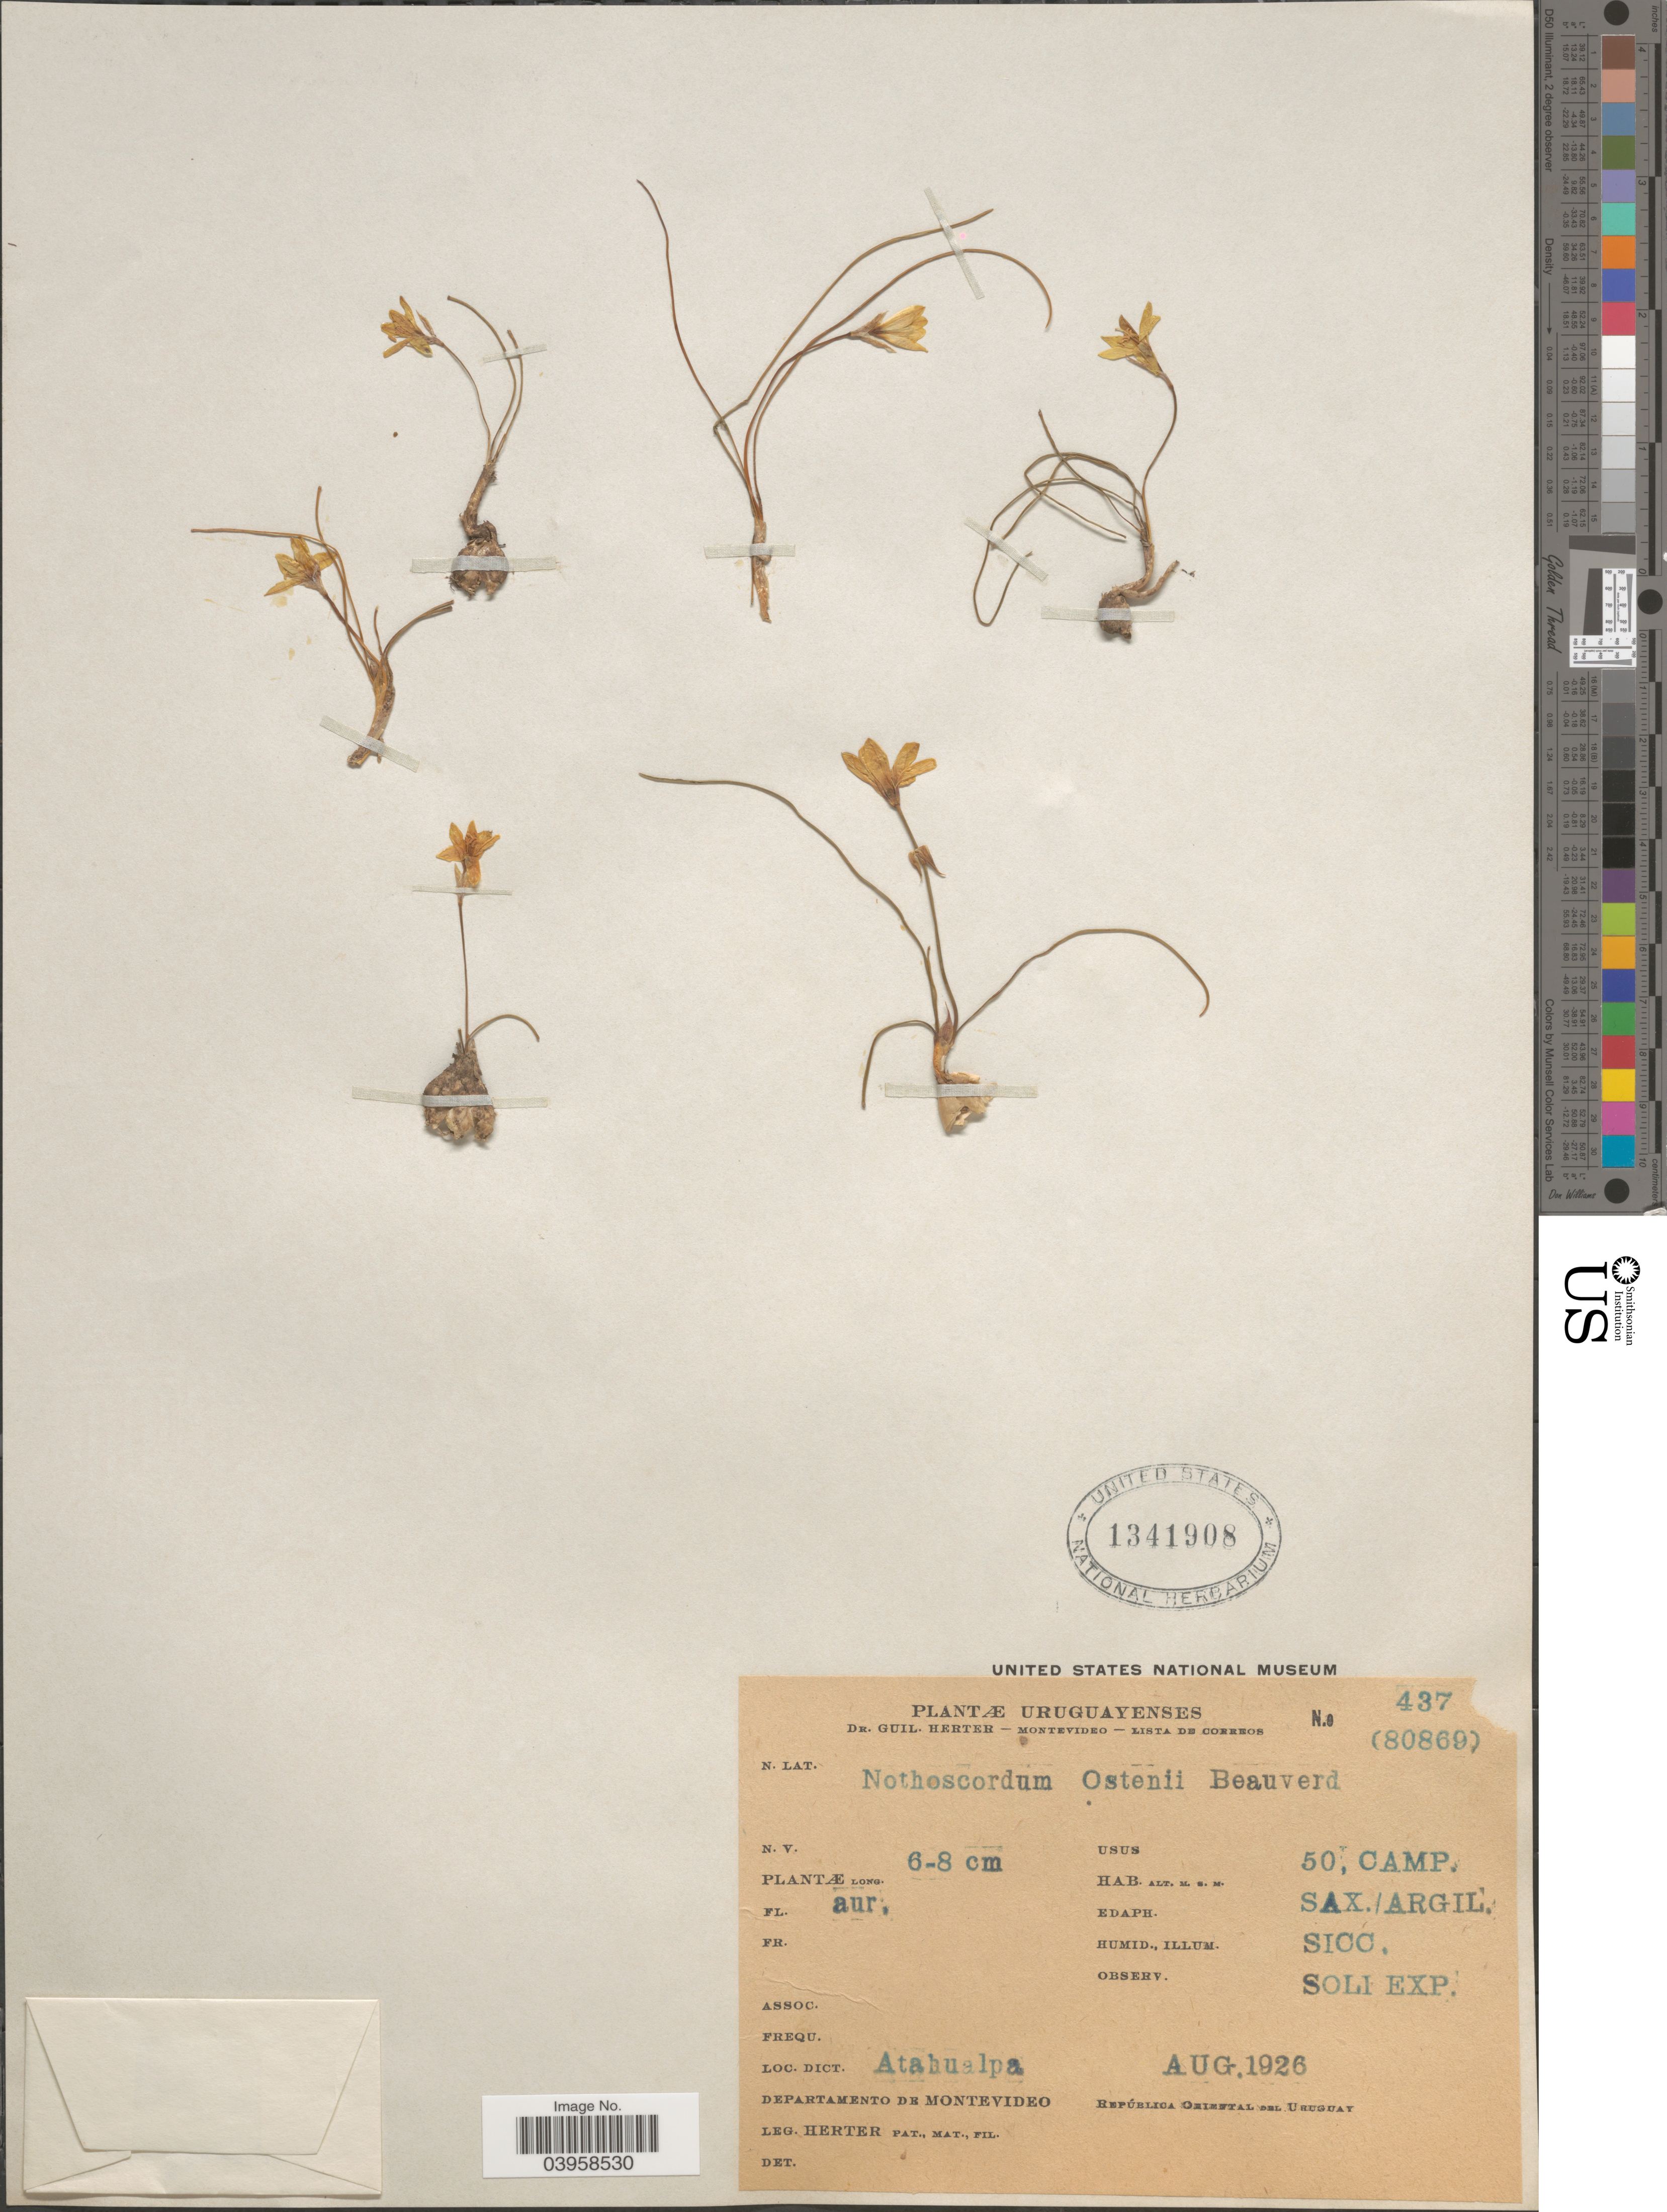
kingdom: Plantae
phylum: Tracheophyta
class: Liliopsida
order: Asparagales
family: Amaryllidaceae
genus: Nothoscordum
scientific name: Nothoscordum ostenii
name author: Beauverd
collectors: G. Herter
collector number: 437(80869)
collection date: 1926-08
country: Uruguay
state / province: Montevideo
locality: Loc. Dict. Atahualpa. Departamento de Montevideo. República Oriental del Uruguay.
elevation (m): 50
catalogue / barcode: US 1341908